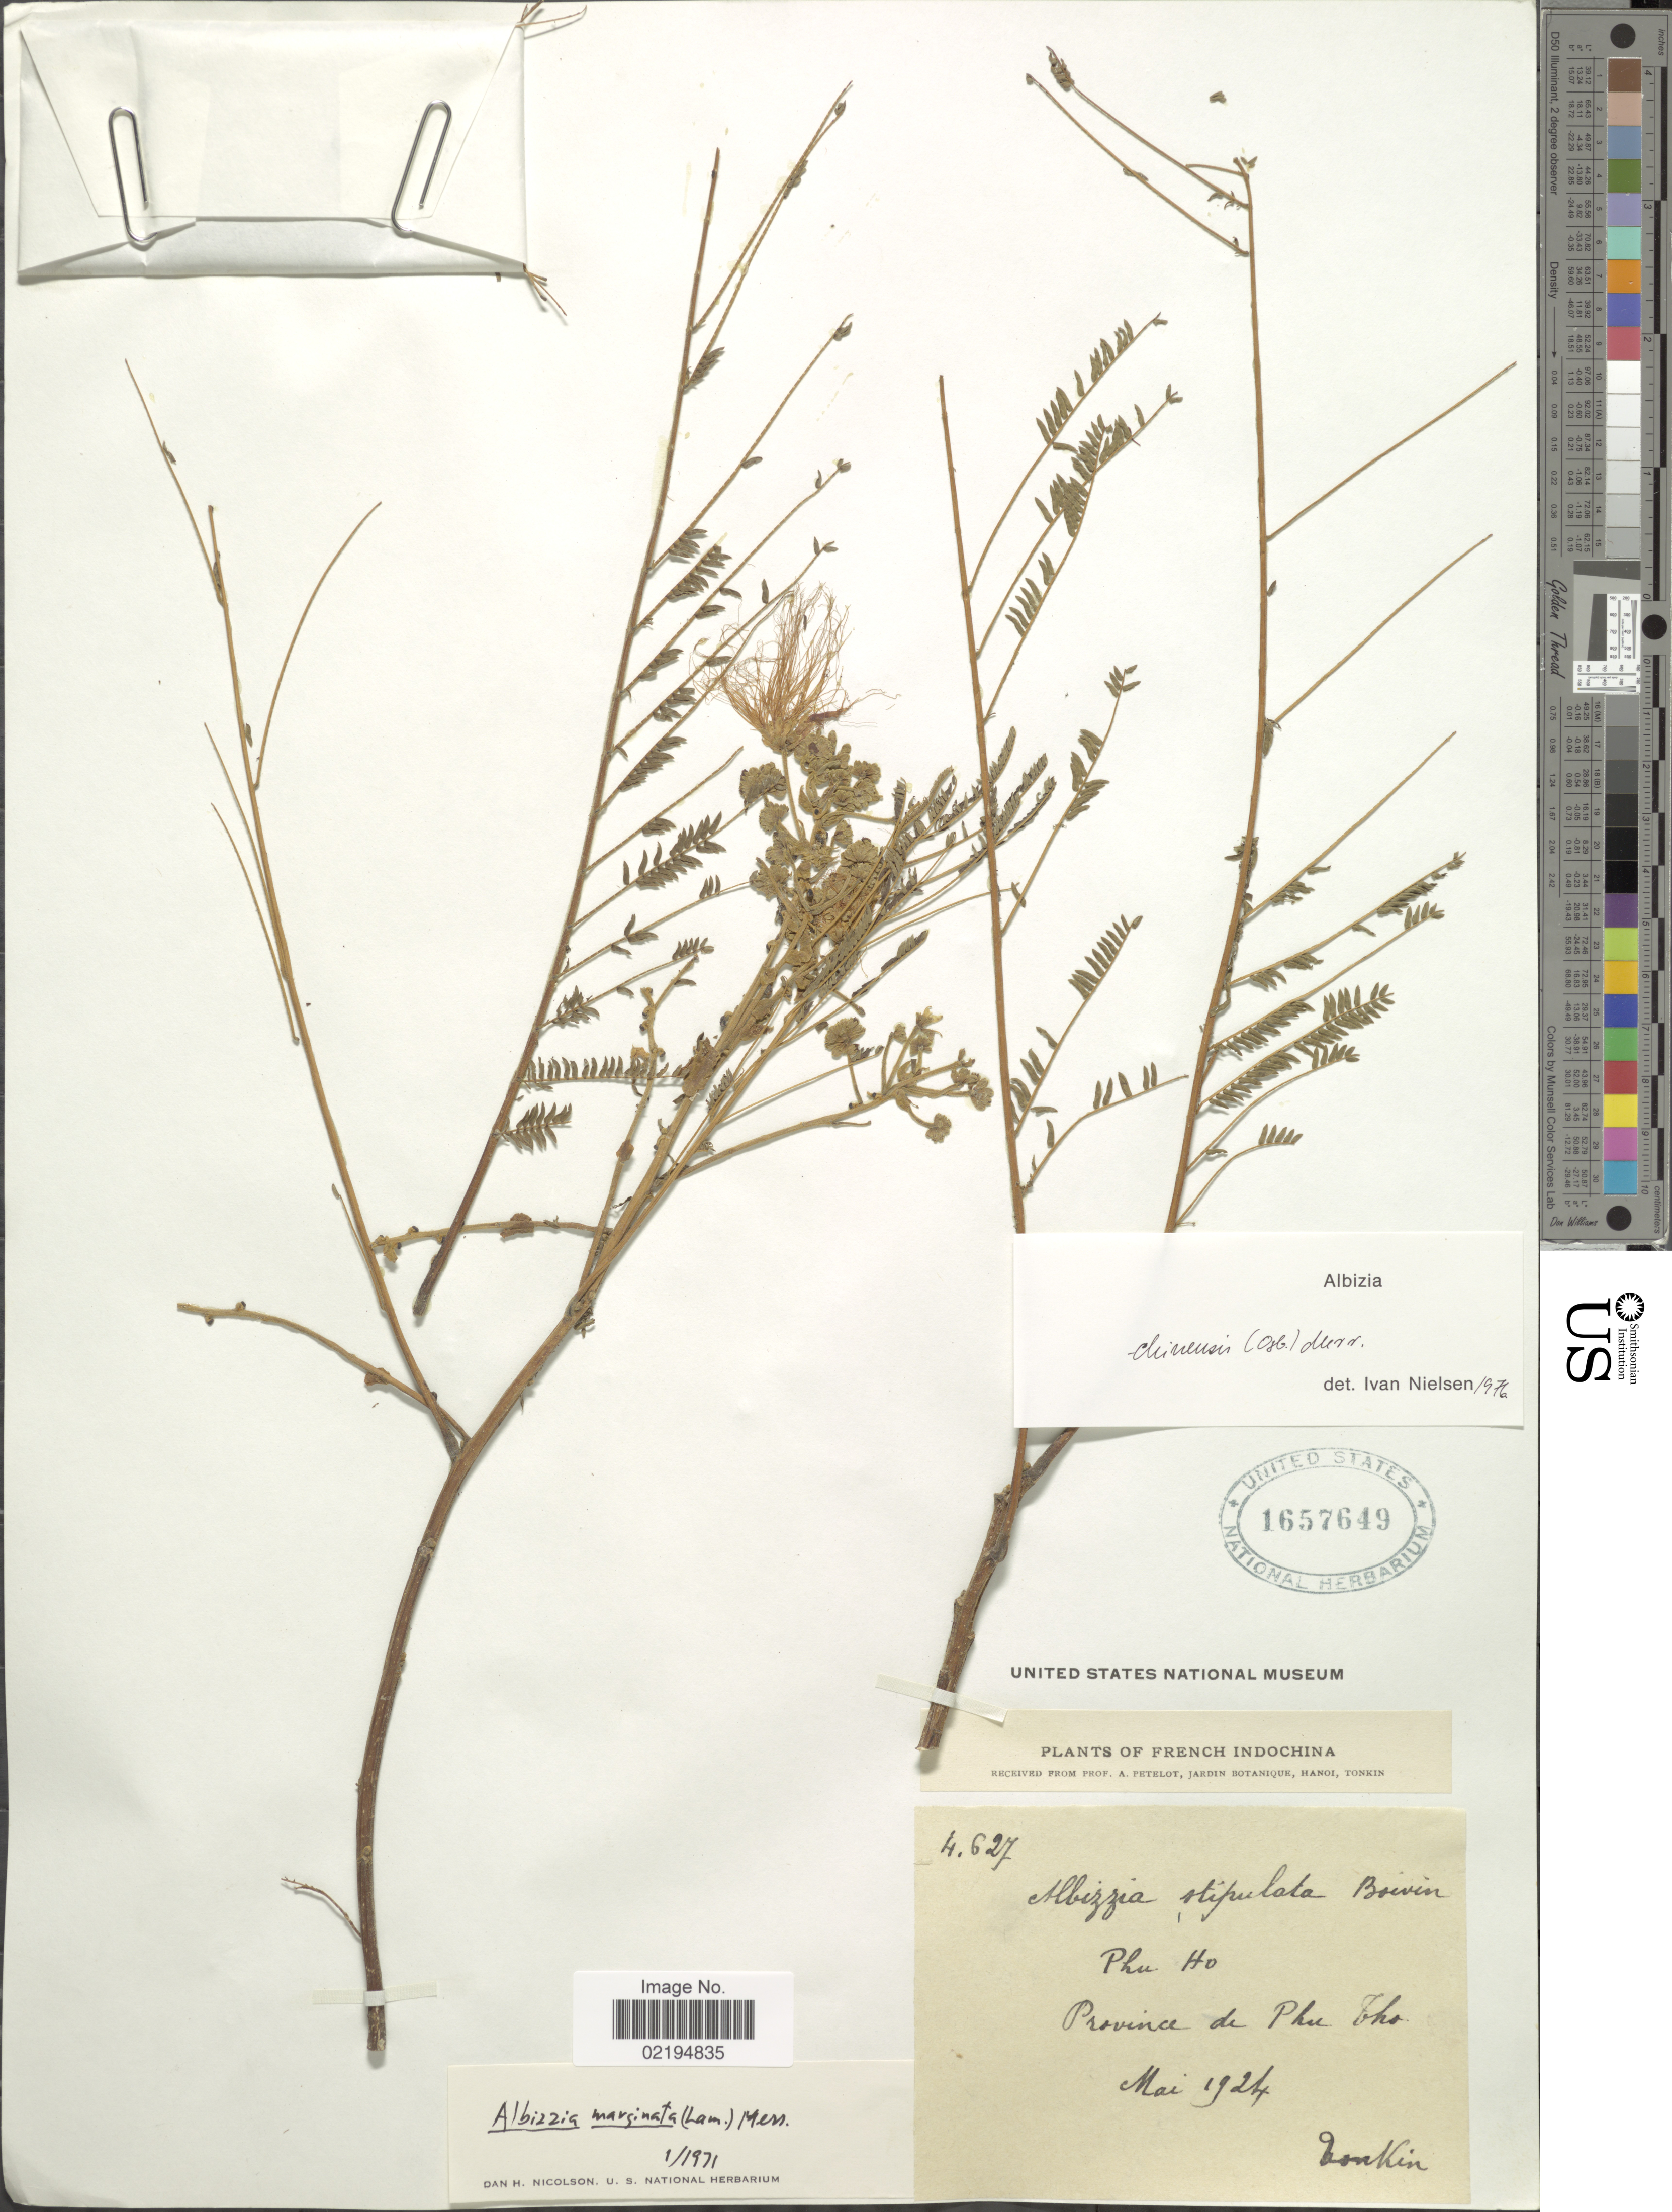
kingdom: Plantae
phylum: Tracheophyta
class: Magnoliopsida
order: Fabales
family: Fabaceae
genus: Albizia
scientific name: Albizia chinensis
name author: (Osbeck) Merr.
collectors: A. Petelot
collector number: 4627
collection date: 1924-05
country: Vietnam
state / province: Phu Tho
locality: Tonkin. Phu Ho, French Indochina.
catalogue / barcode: US 1657649